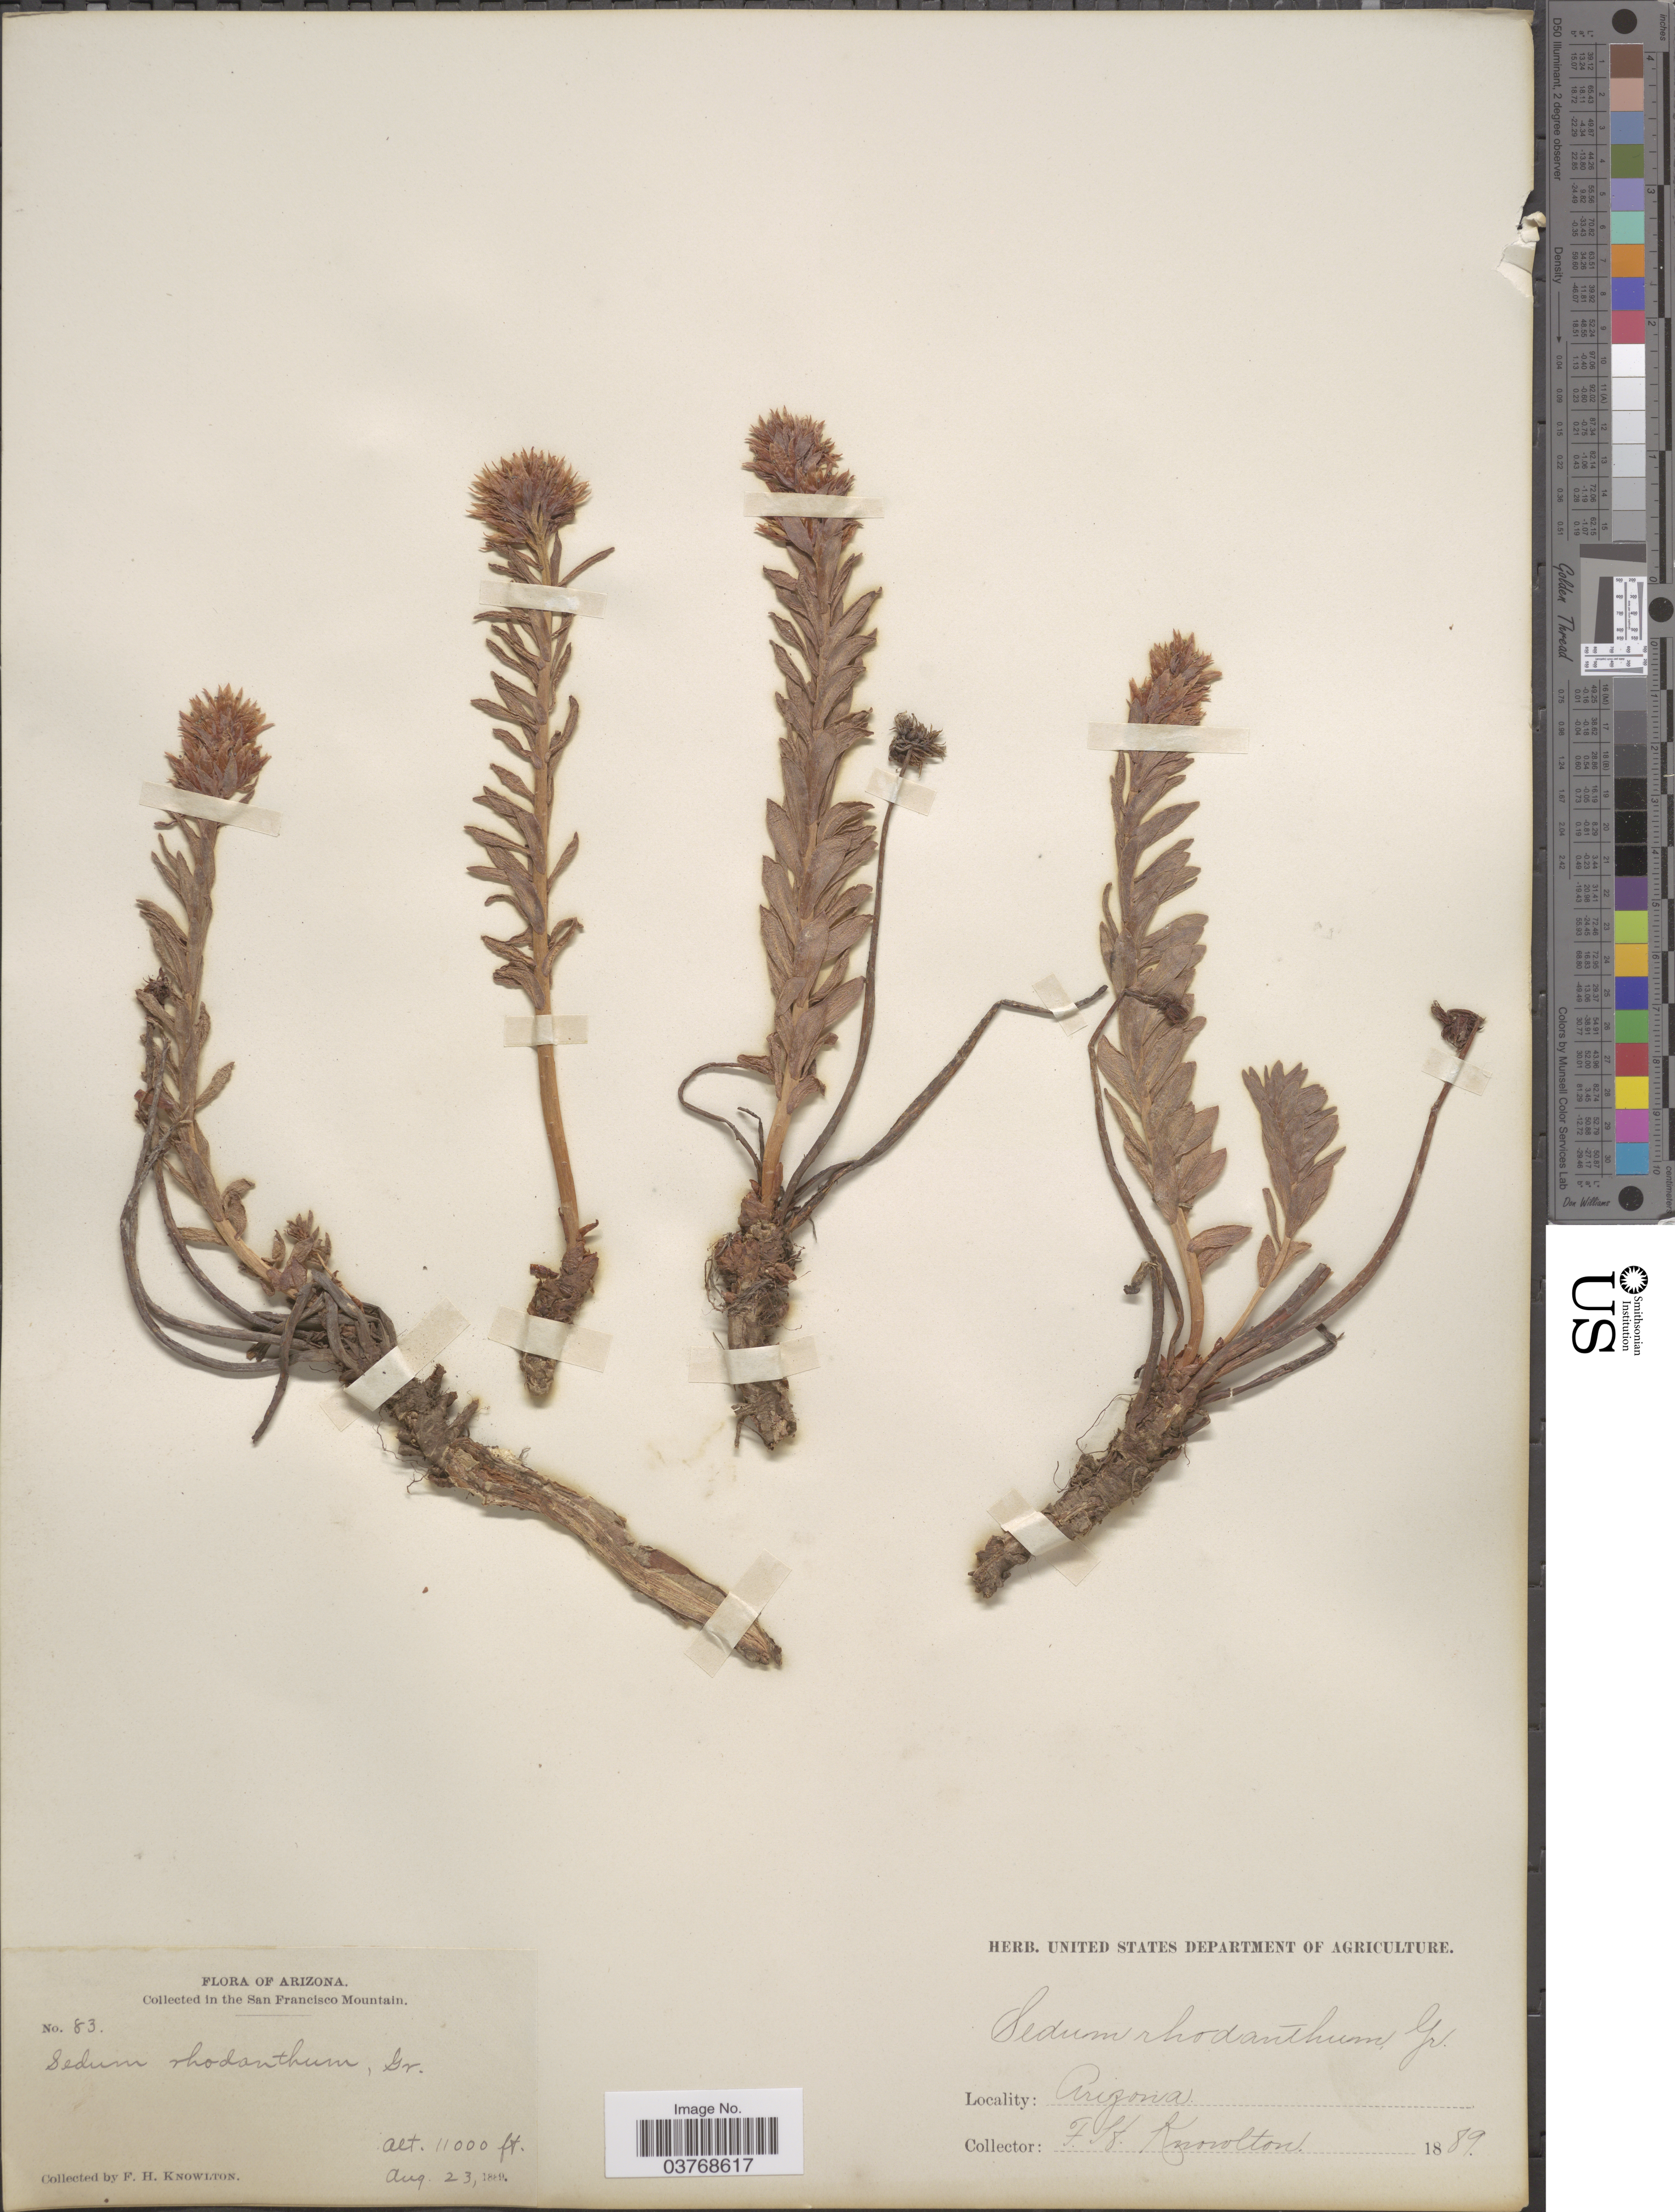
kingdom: Plantae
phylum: Tracheophyta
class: Magnoliopsida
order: Saxifragales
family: Crassulaceae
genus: Rhodiola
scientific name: Rhodiola rhodantha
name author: (A. Gray) H. Jacobsen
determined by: Strong, Mark T., (BOT), Smithsonian Institution - National Museum of Natural History (UNITED STATES)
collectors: F. H. Knowlton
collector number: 83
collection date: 1889-08-23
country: United States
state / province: Arizona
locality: San Francisco Mountain.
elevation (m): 3353